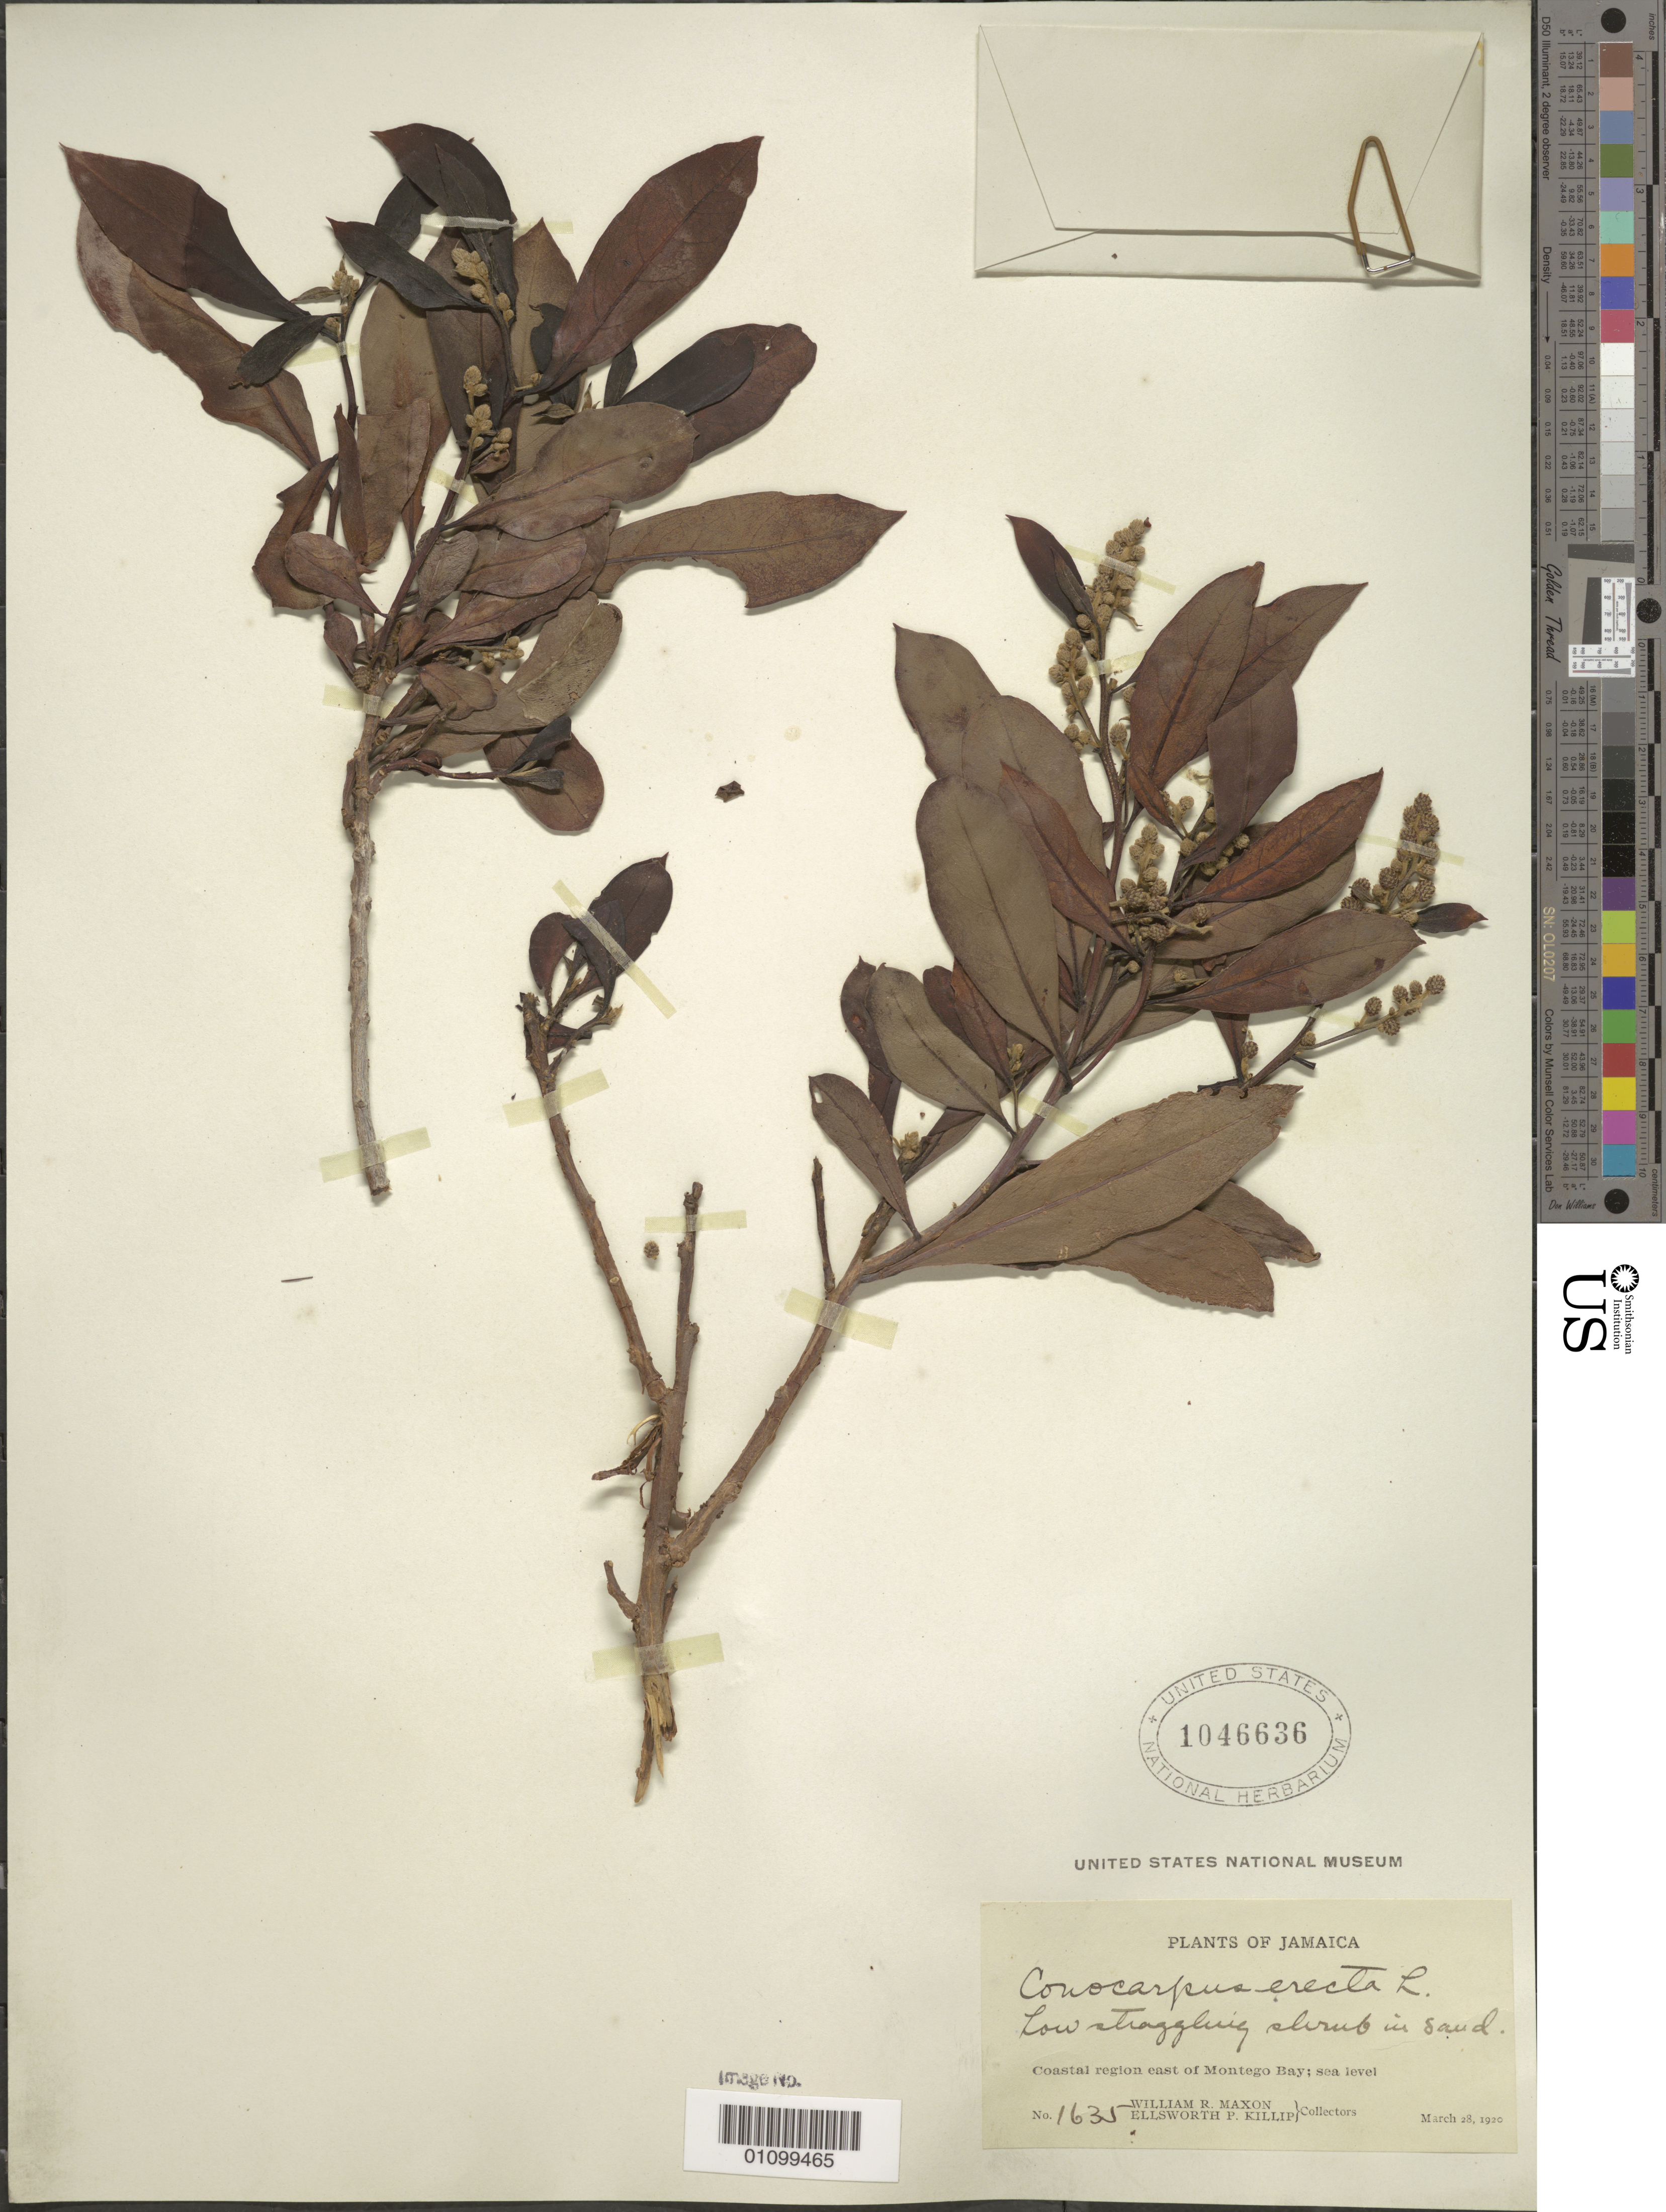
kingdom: Plantae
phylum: Tracheophyta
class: Magnoliopsida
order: Myrtales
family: Combretaceae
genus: Conocarpus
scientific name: Conocarpus erectus var. erectus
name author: L.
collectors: W. R. Maxon & E. P. Killip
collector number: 1635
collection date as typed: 28 Mar 1920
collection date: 1920-03-28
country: Jamaica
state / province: Saint James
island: Jamaica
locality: Coastal region E of Montego Bay.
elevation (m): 0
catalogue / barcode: US 1046636